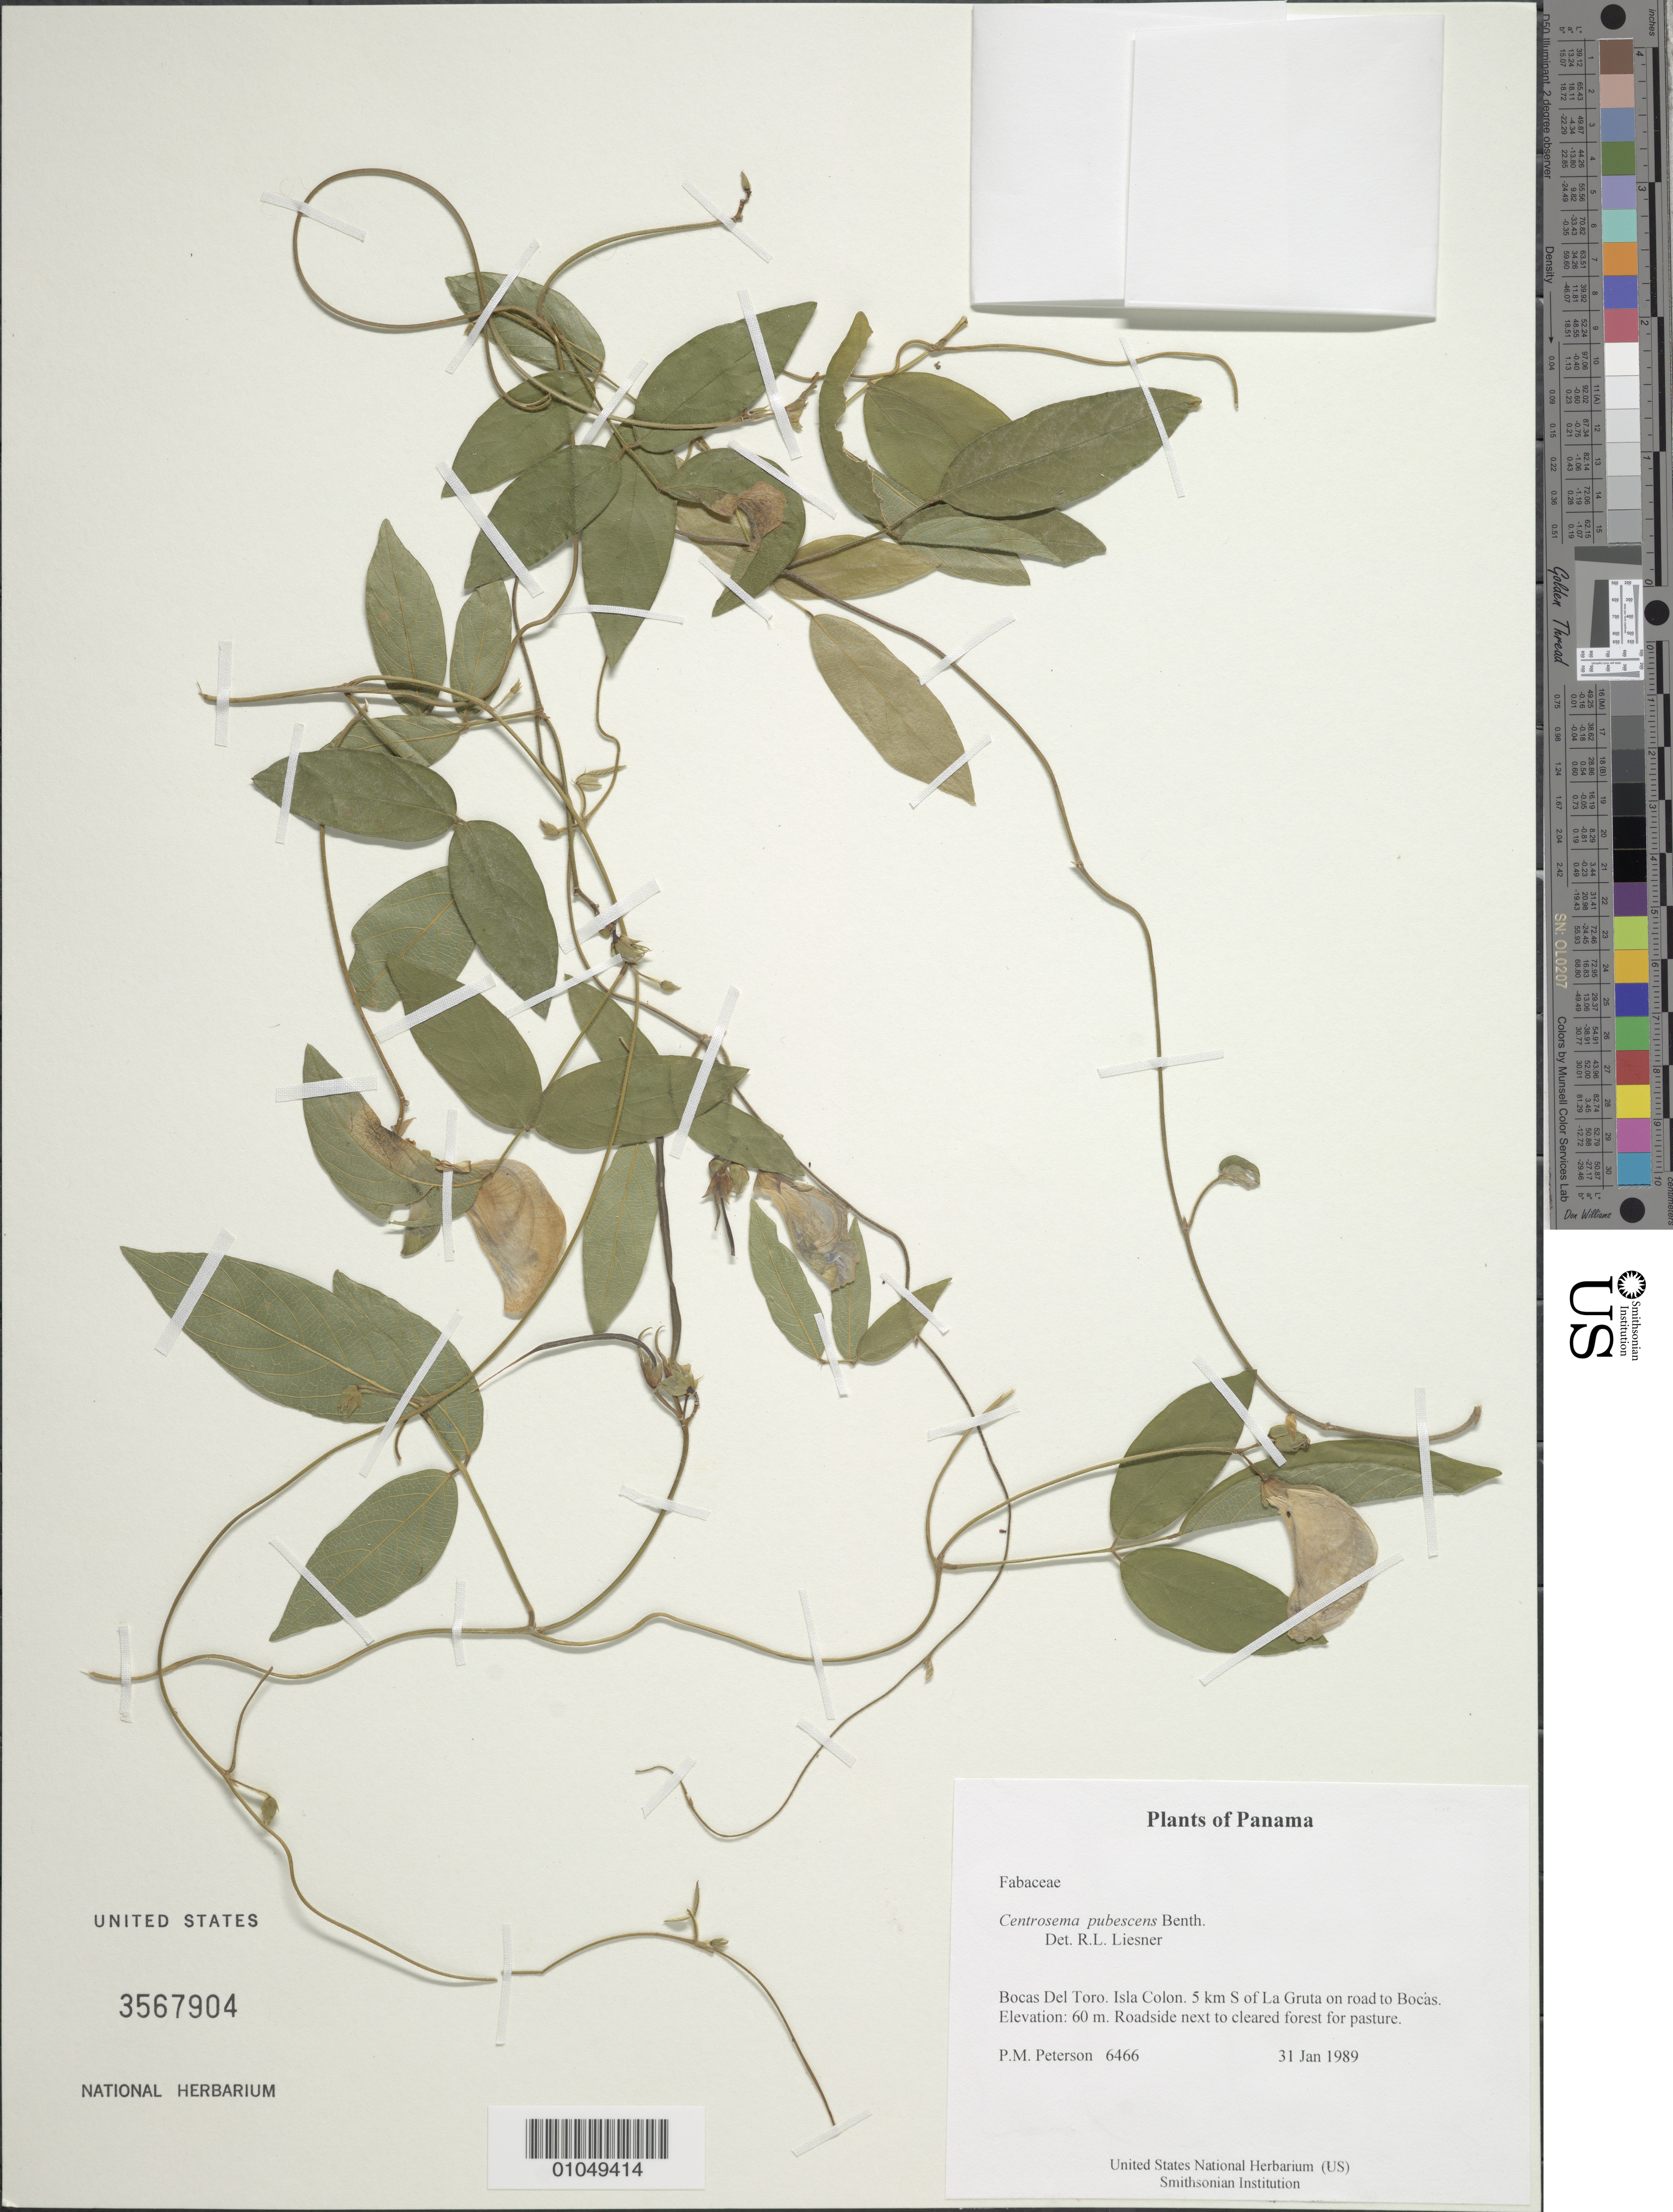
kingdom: Plantae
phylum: Tracheophyta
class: Magnoliopsida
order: Fabales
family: Fabaceae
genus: Centrosema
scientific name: Centrosema pubescens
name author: Benth.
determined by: Liesner, R. L.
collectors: P. M. Peterson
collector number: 06466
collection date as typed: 31 Jan 1989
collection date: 1989-01-31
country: Panama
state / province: Bocas del Toro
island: Colón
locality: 5 km S of La Gruta on road to Bocas.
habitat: Roadside next to cleared forest for pasture.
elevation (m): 60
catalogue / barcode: US 3567904